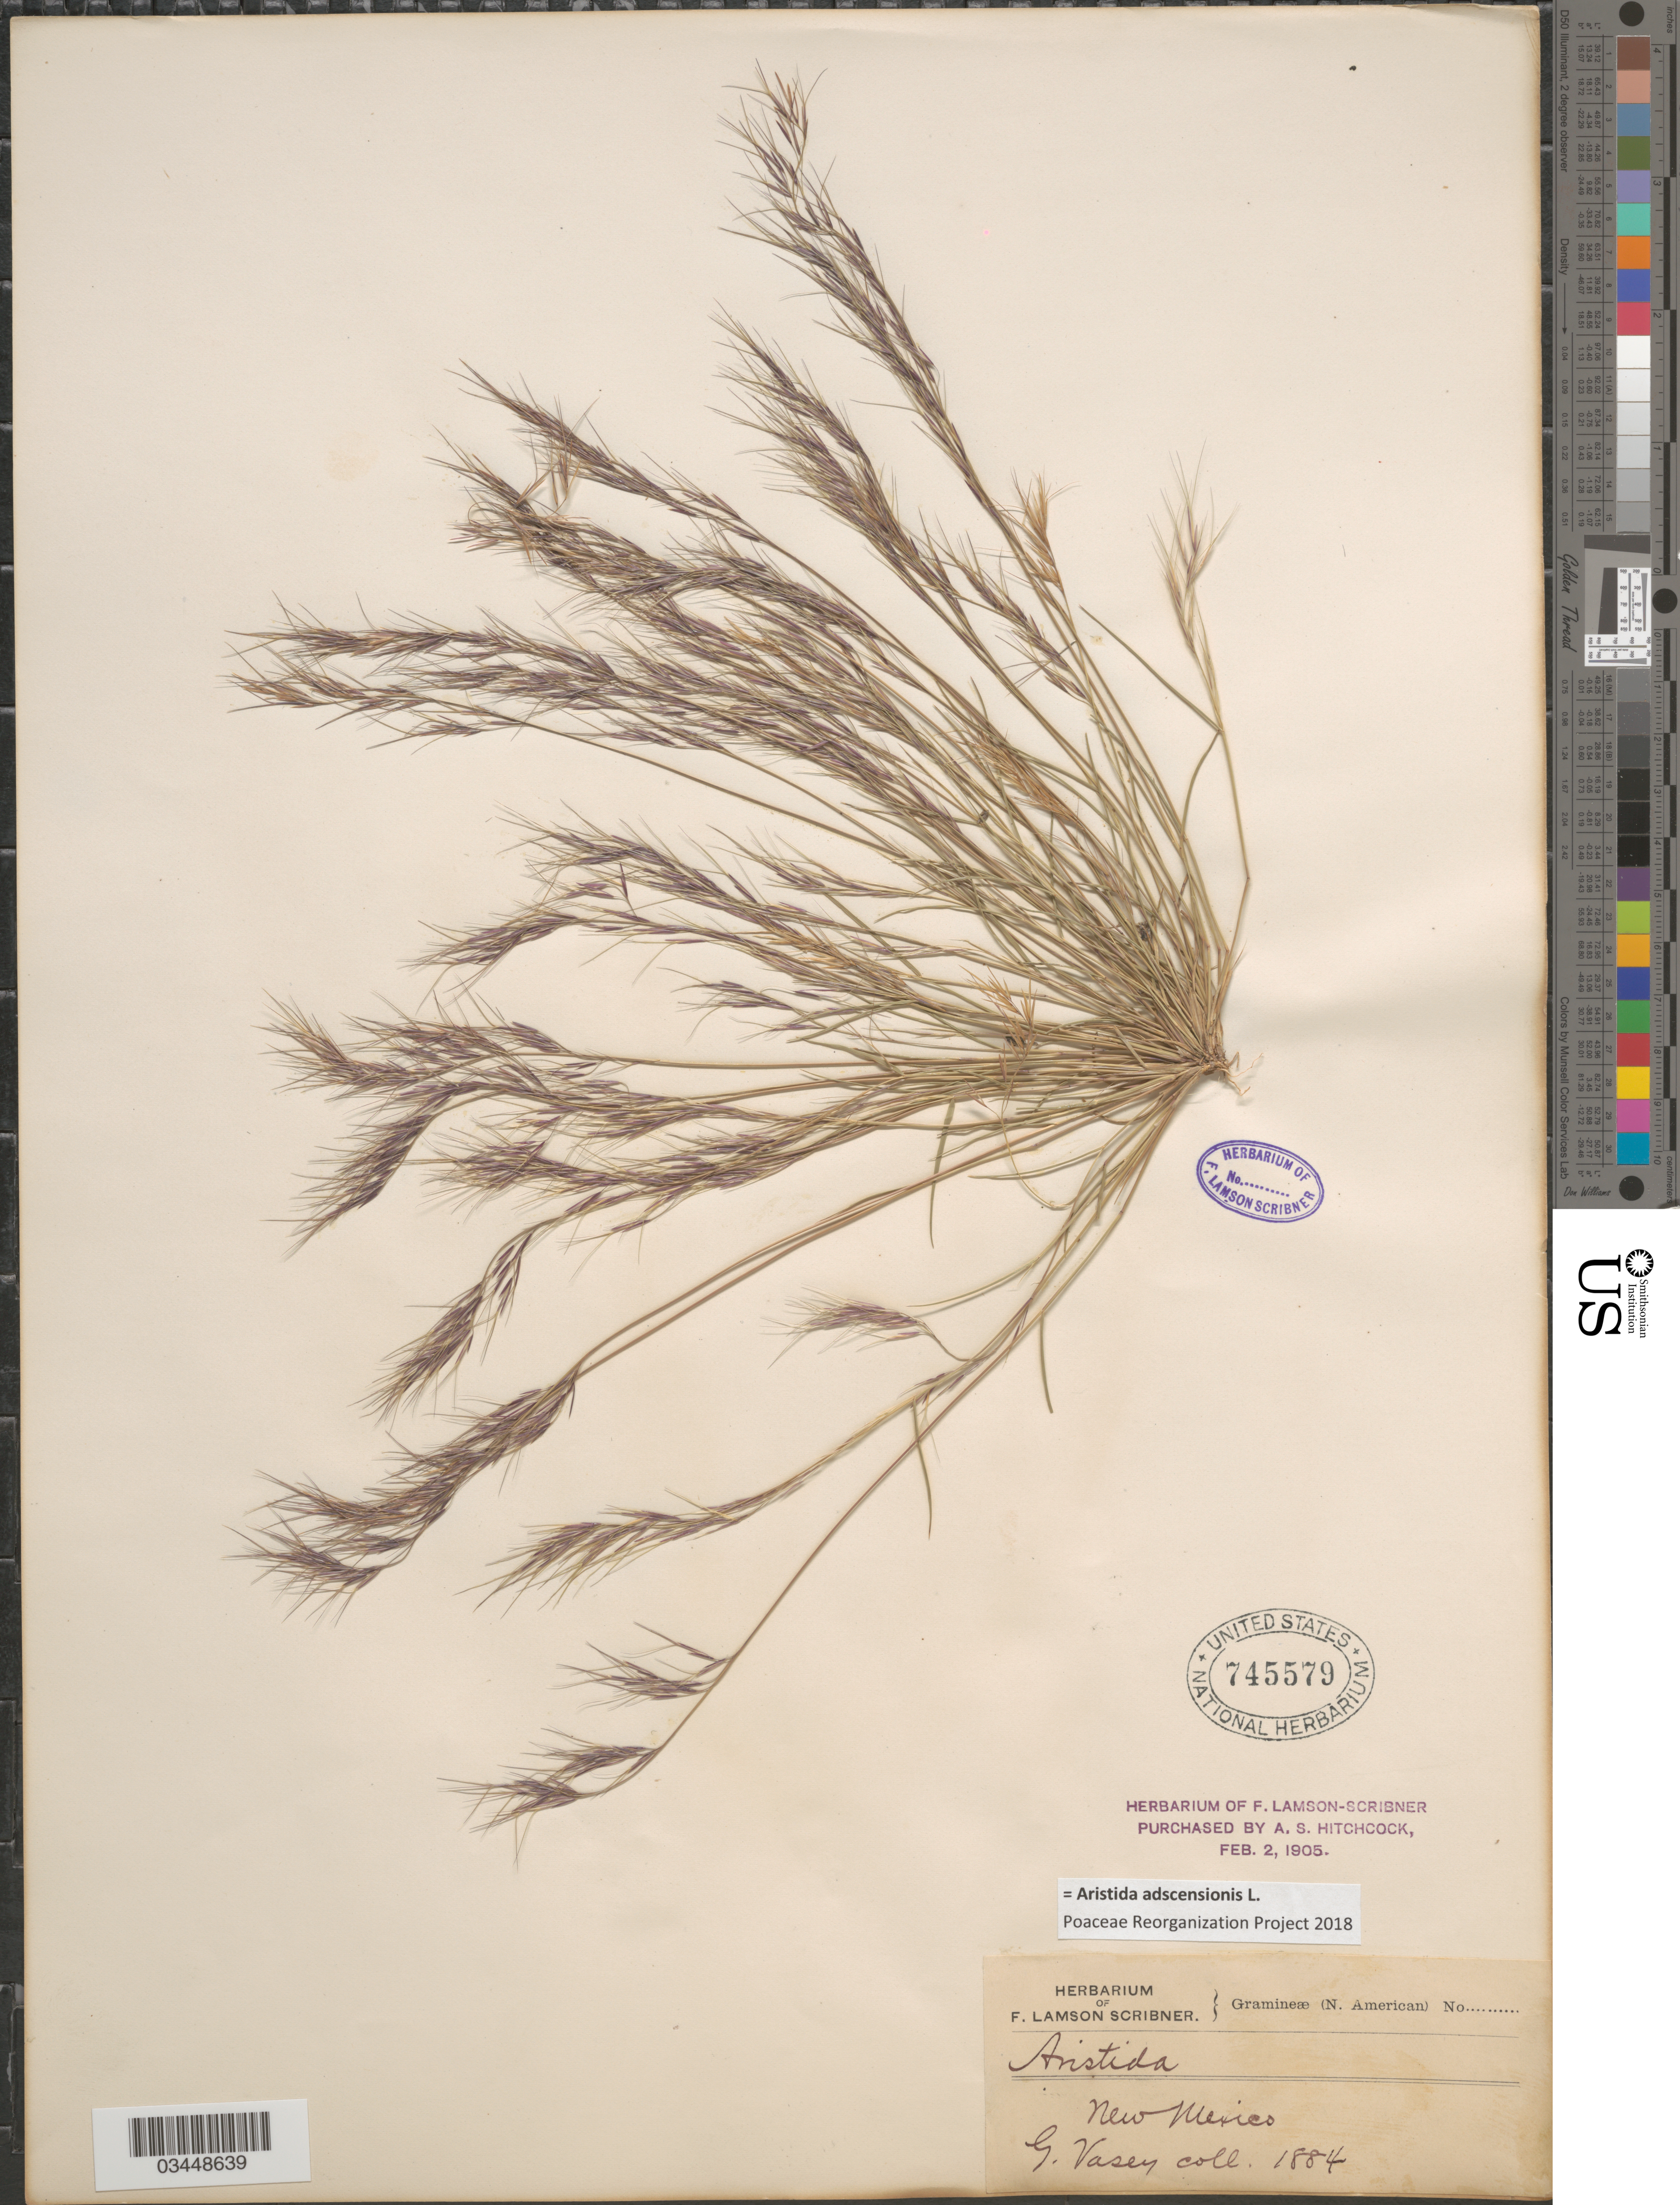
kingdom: Plantae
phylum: Tracheophyta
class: Liliopsida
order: Poales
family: Poaceae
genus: Aristida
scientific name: Aristida adscensionis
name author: L.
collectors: G. Vasey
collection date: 1884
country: United States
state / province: New Mexico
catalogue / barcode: US 745579